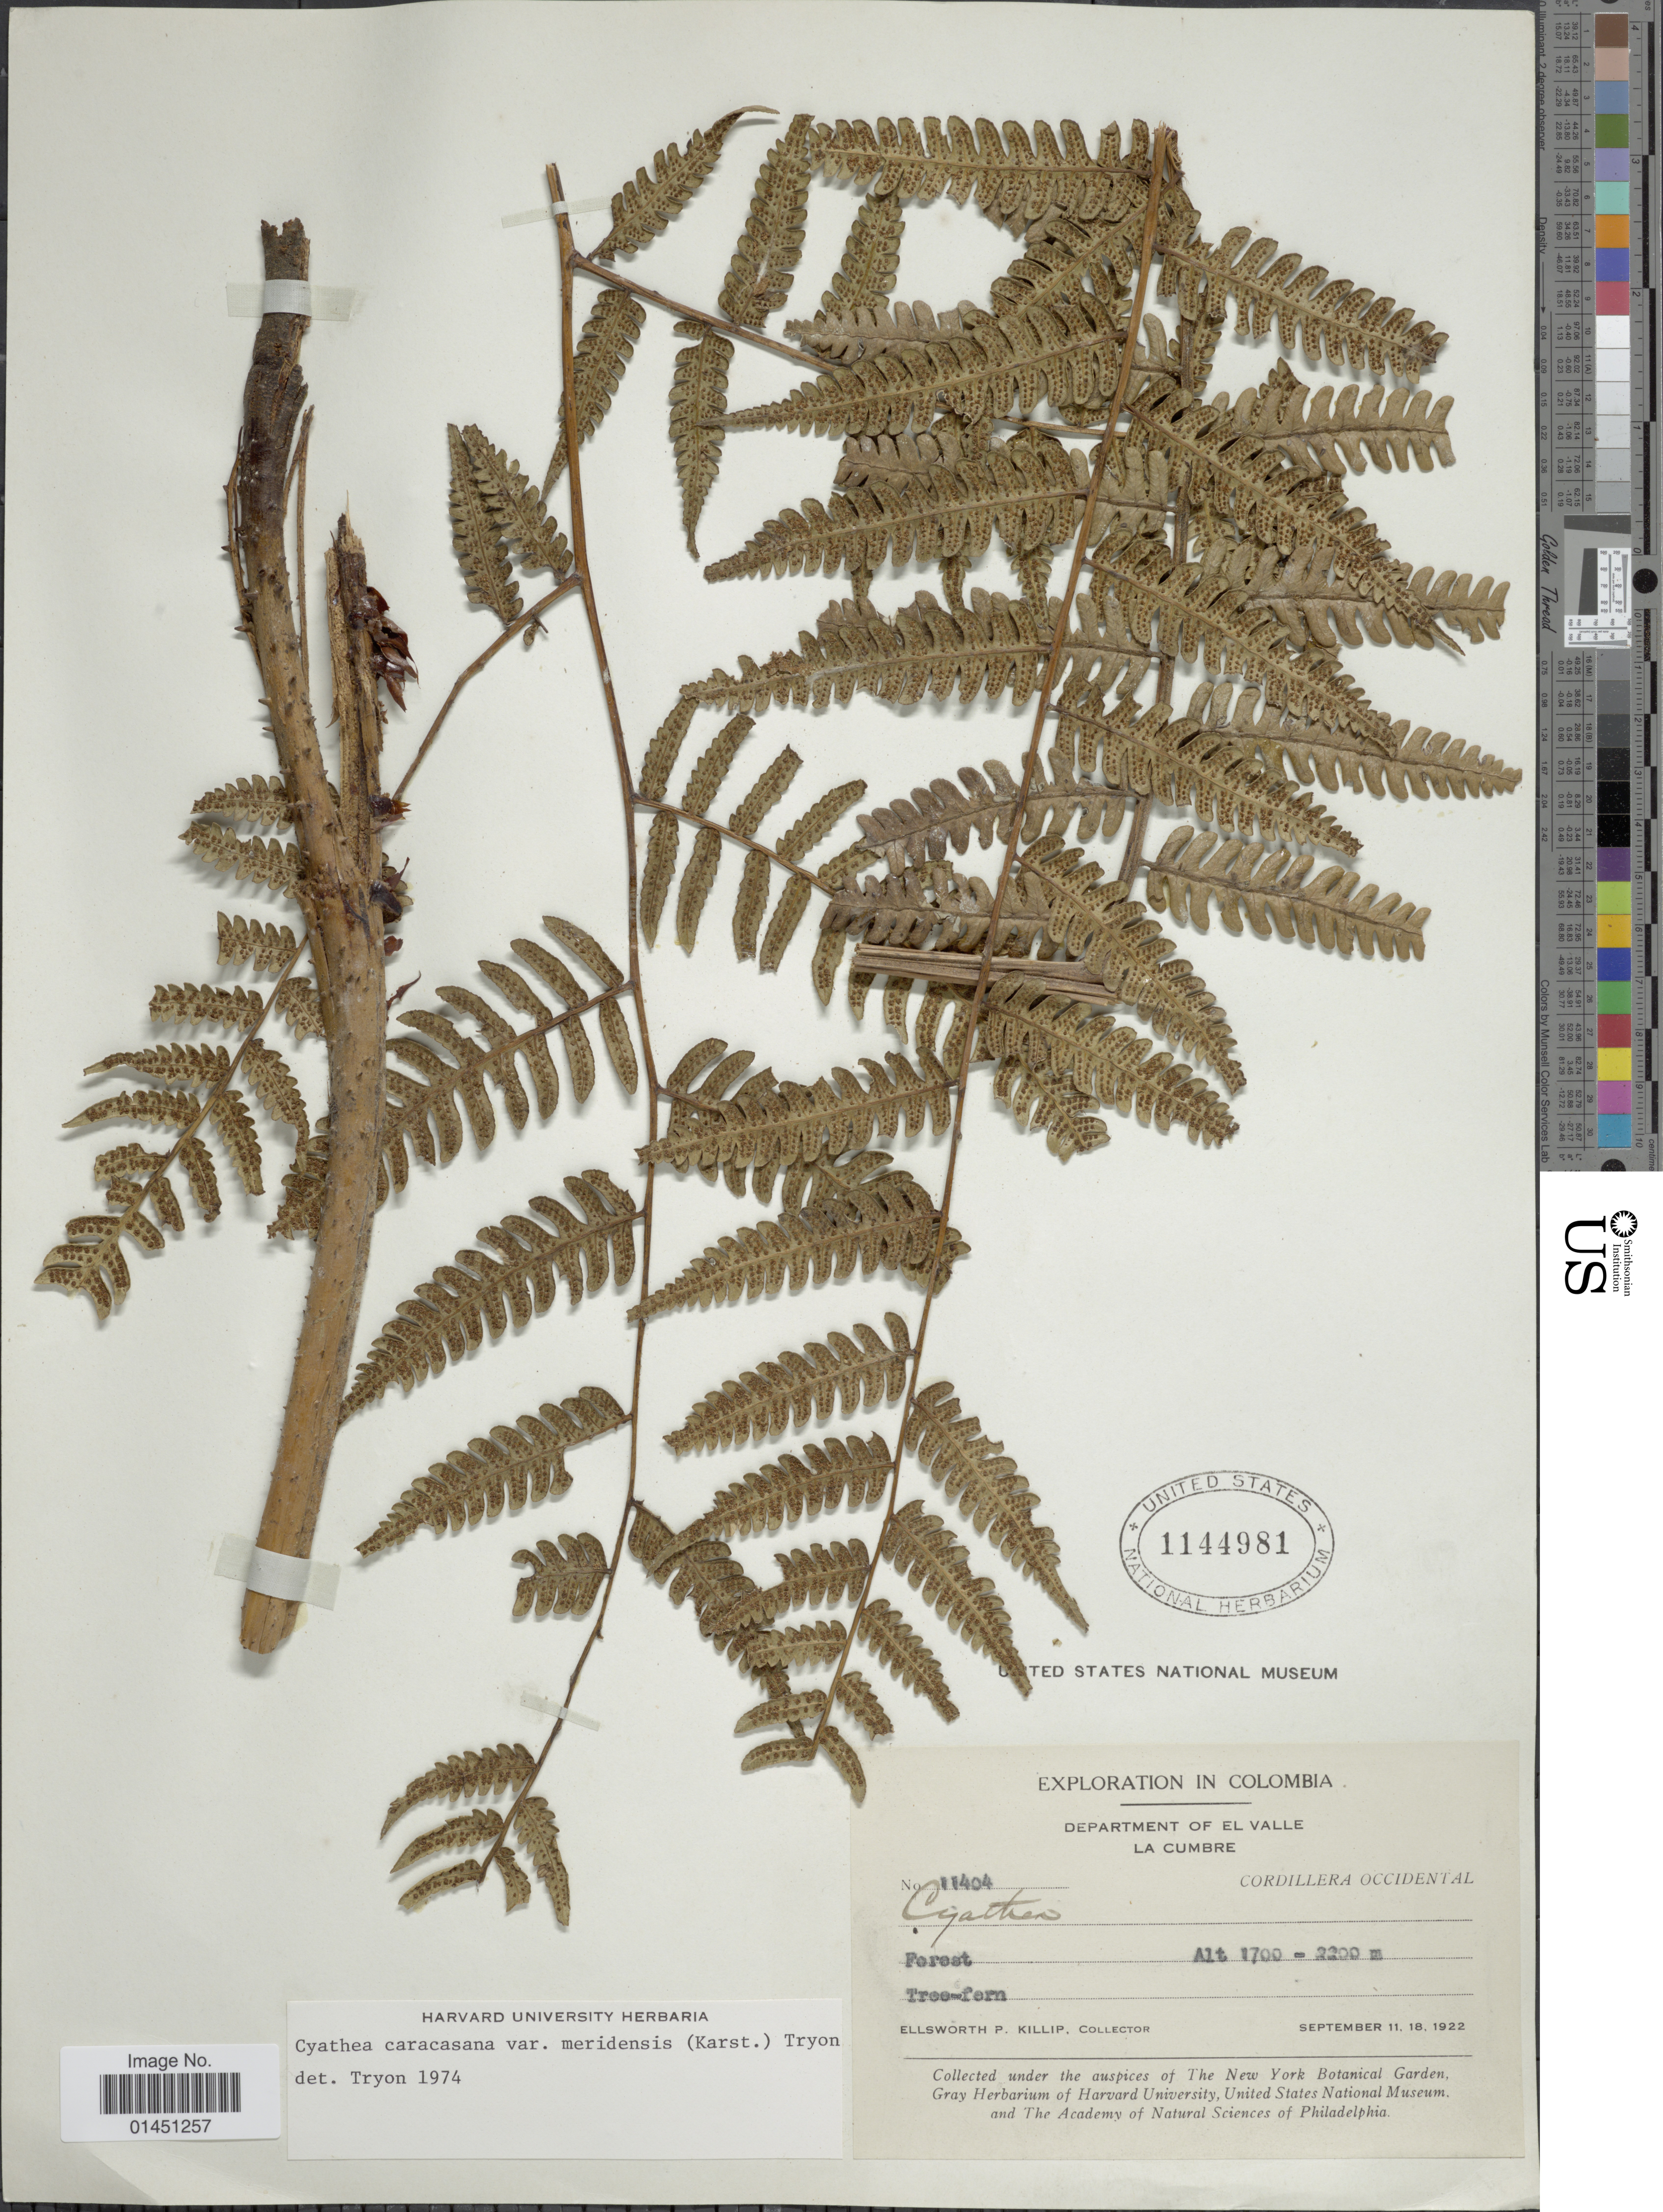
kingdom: Plantae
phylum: Tracheophyta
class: Polypodiopsida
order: Cyatheales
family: Cyatheaceae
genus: Cyathea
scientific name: Cyathea caracasana var. meridensis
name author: (H. Karst.) R.M. Tryon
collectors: E. P. Killip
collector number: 11404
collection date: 1922-09-11/1922-09-18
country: Colombia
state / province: Valle del Cauca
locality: Department of El Valle, La Cumbre, Cordillera Occidental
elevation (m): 1700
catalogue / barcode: US 1144981